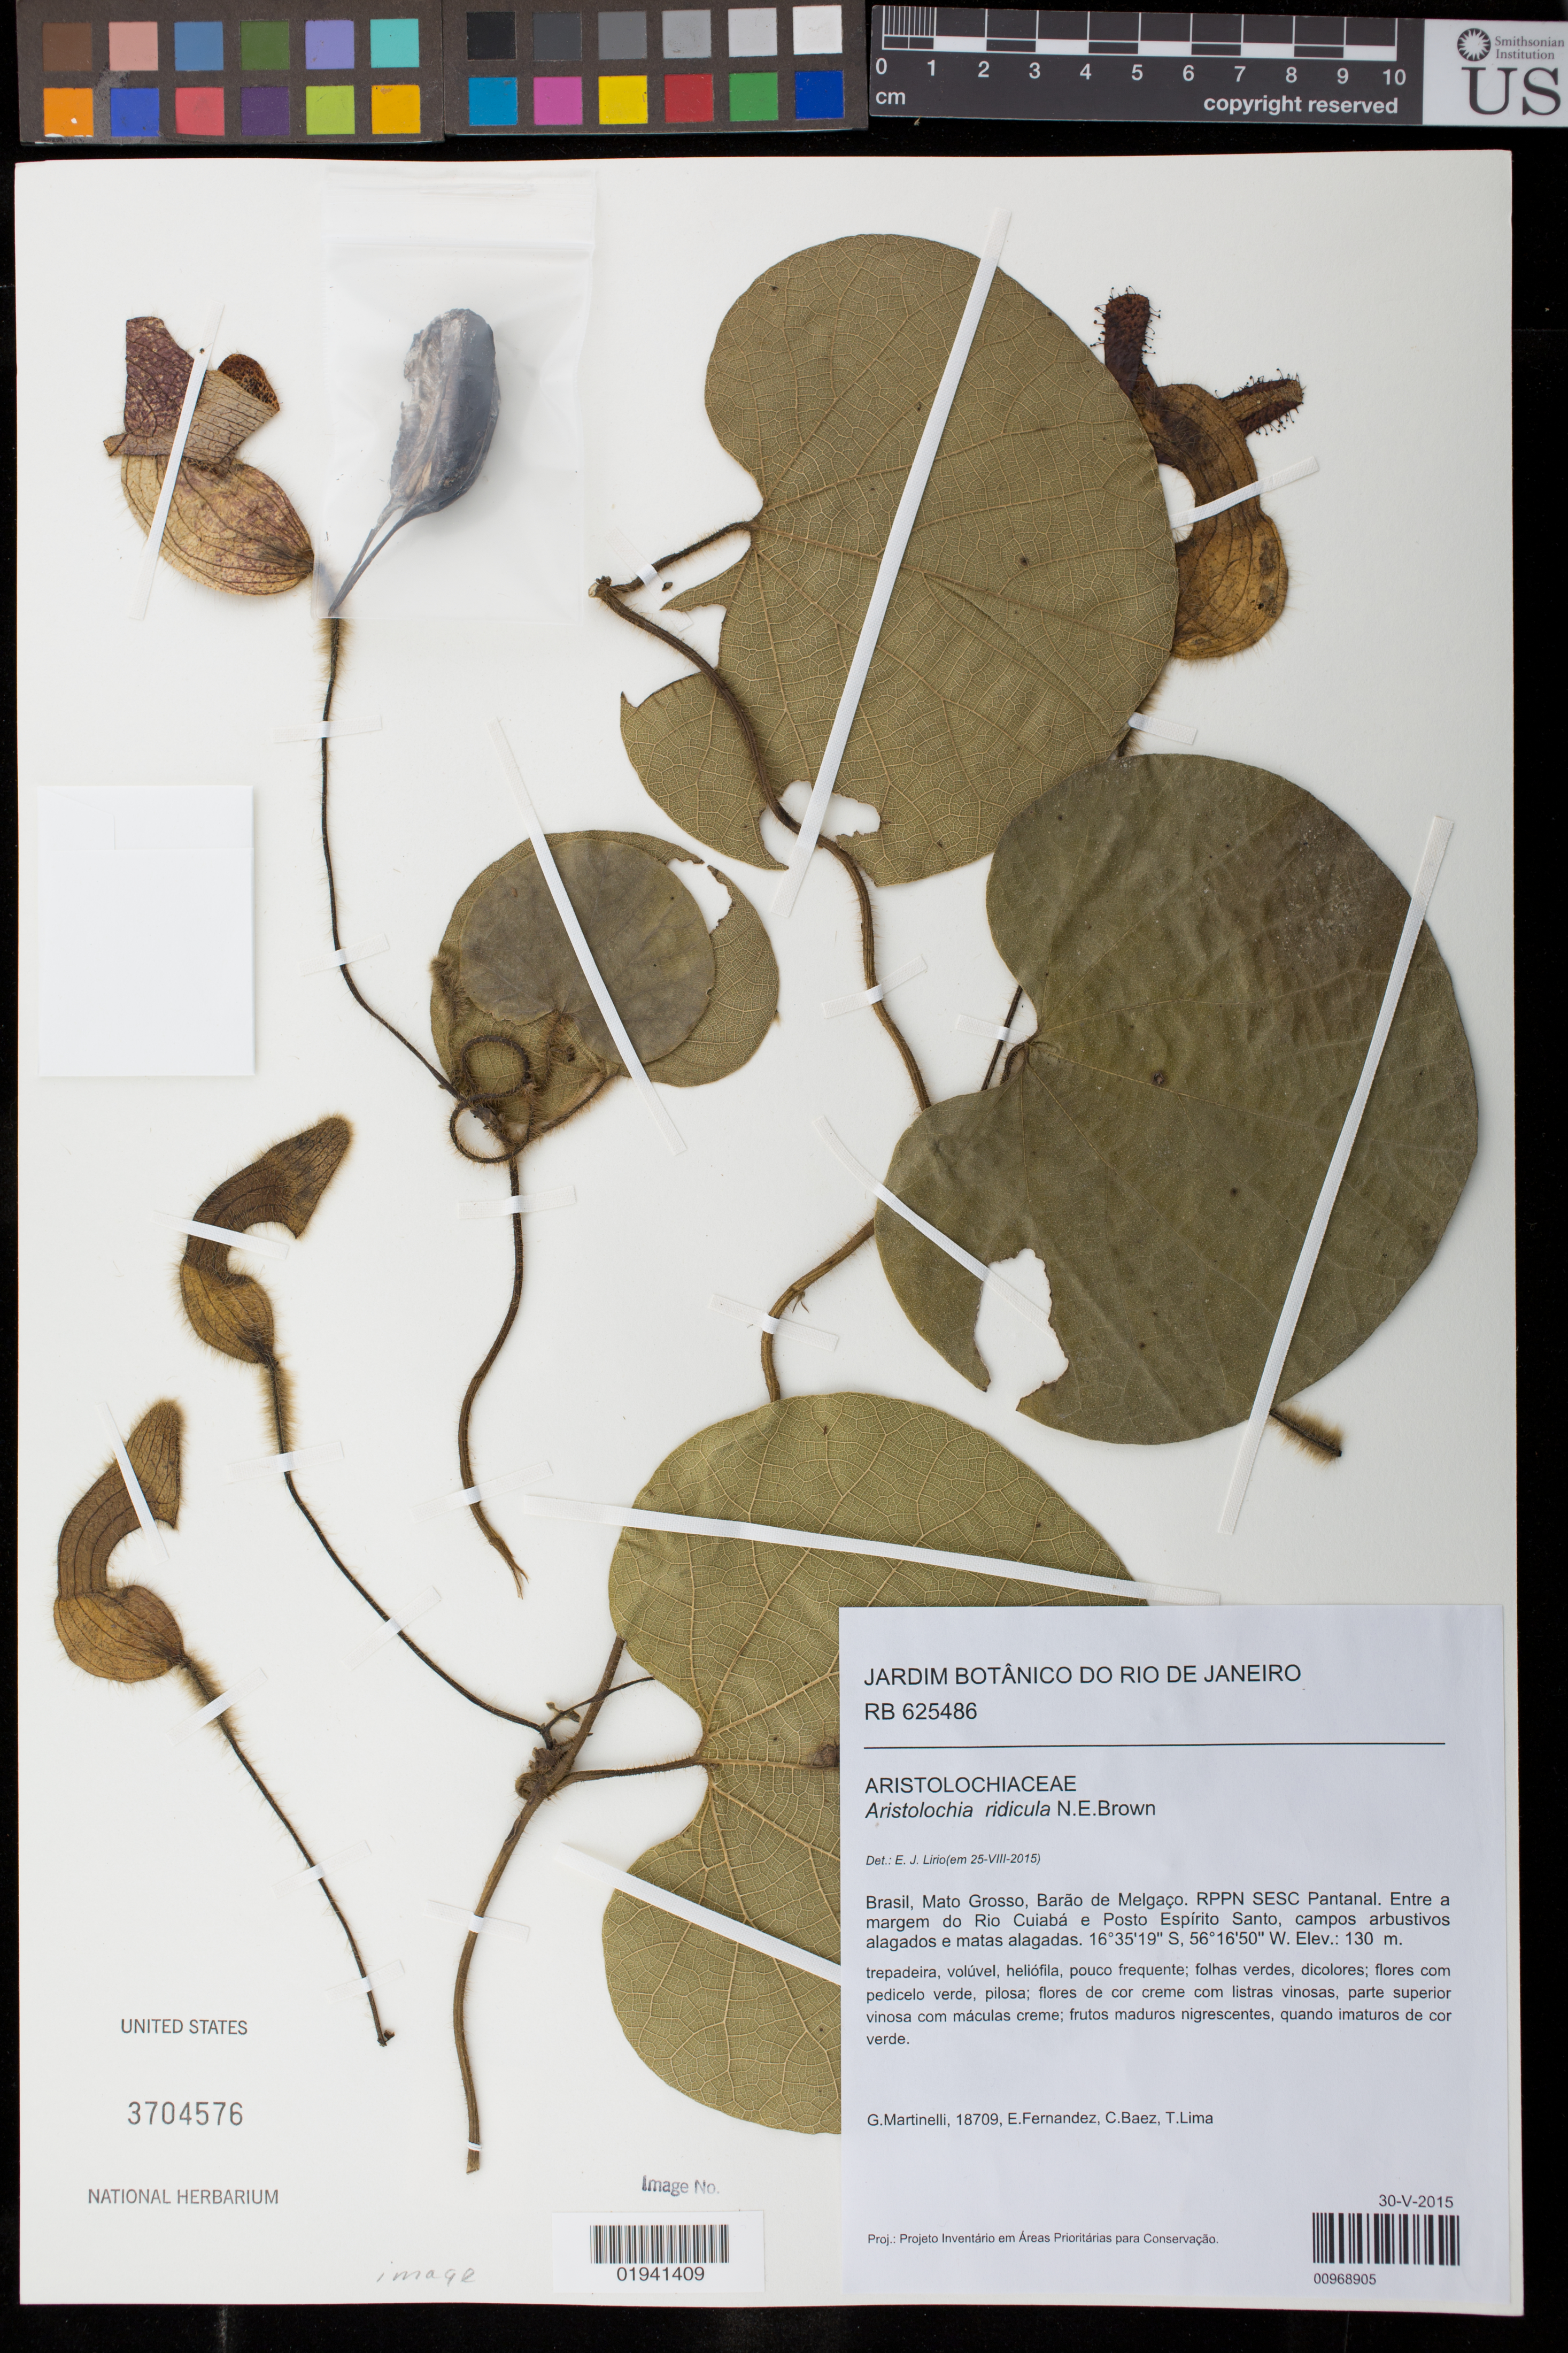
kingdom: Plantae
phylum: Tracheophyta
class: Magnoliopsida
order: Piperales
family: Aristolochiaceae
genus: Aristolochia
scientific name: Aristolochia ridicula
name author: N.E. Br.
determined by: Lirio, E. J. d.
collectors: G. Martinelli, E. Fernandez, C. Baez & T. Lima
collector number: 18709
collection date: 2015-05-30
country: Brazil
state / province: Mato Grosso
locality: Barão de Melgaço. RPPN SESC Pantanal. Entre a margem do Rio Cuiabá e Posto Esprírito Santo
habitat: campos arbustivos alagados e matas alagadas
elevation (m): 130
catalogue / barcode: US 3704576